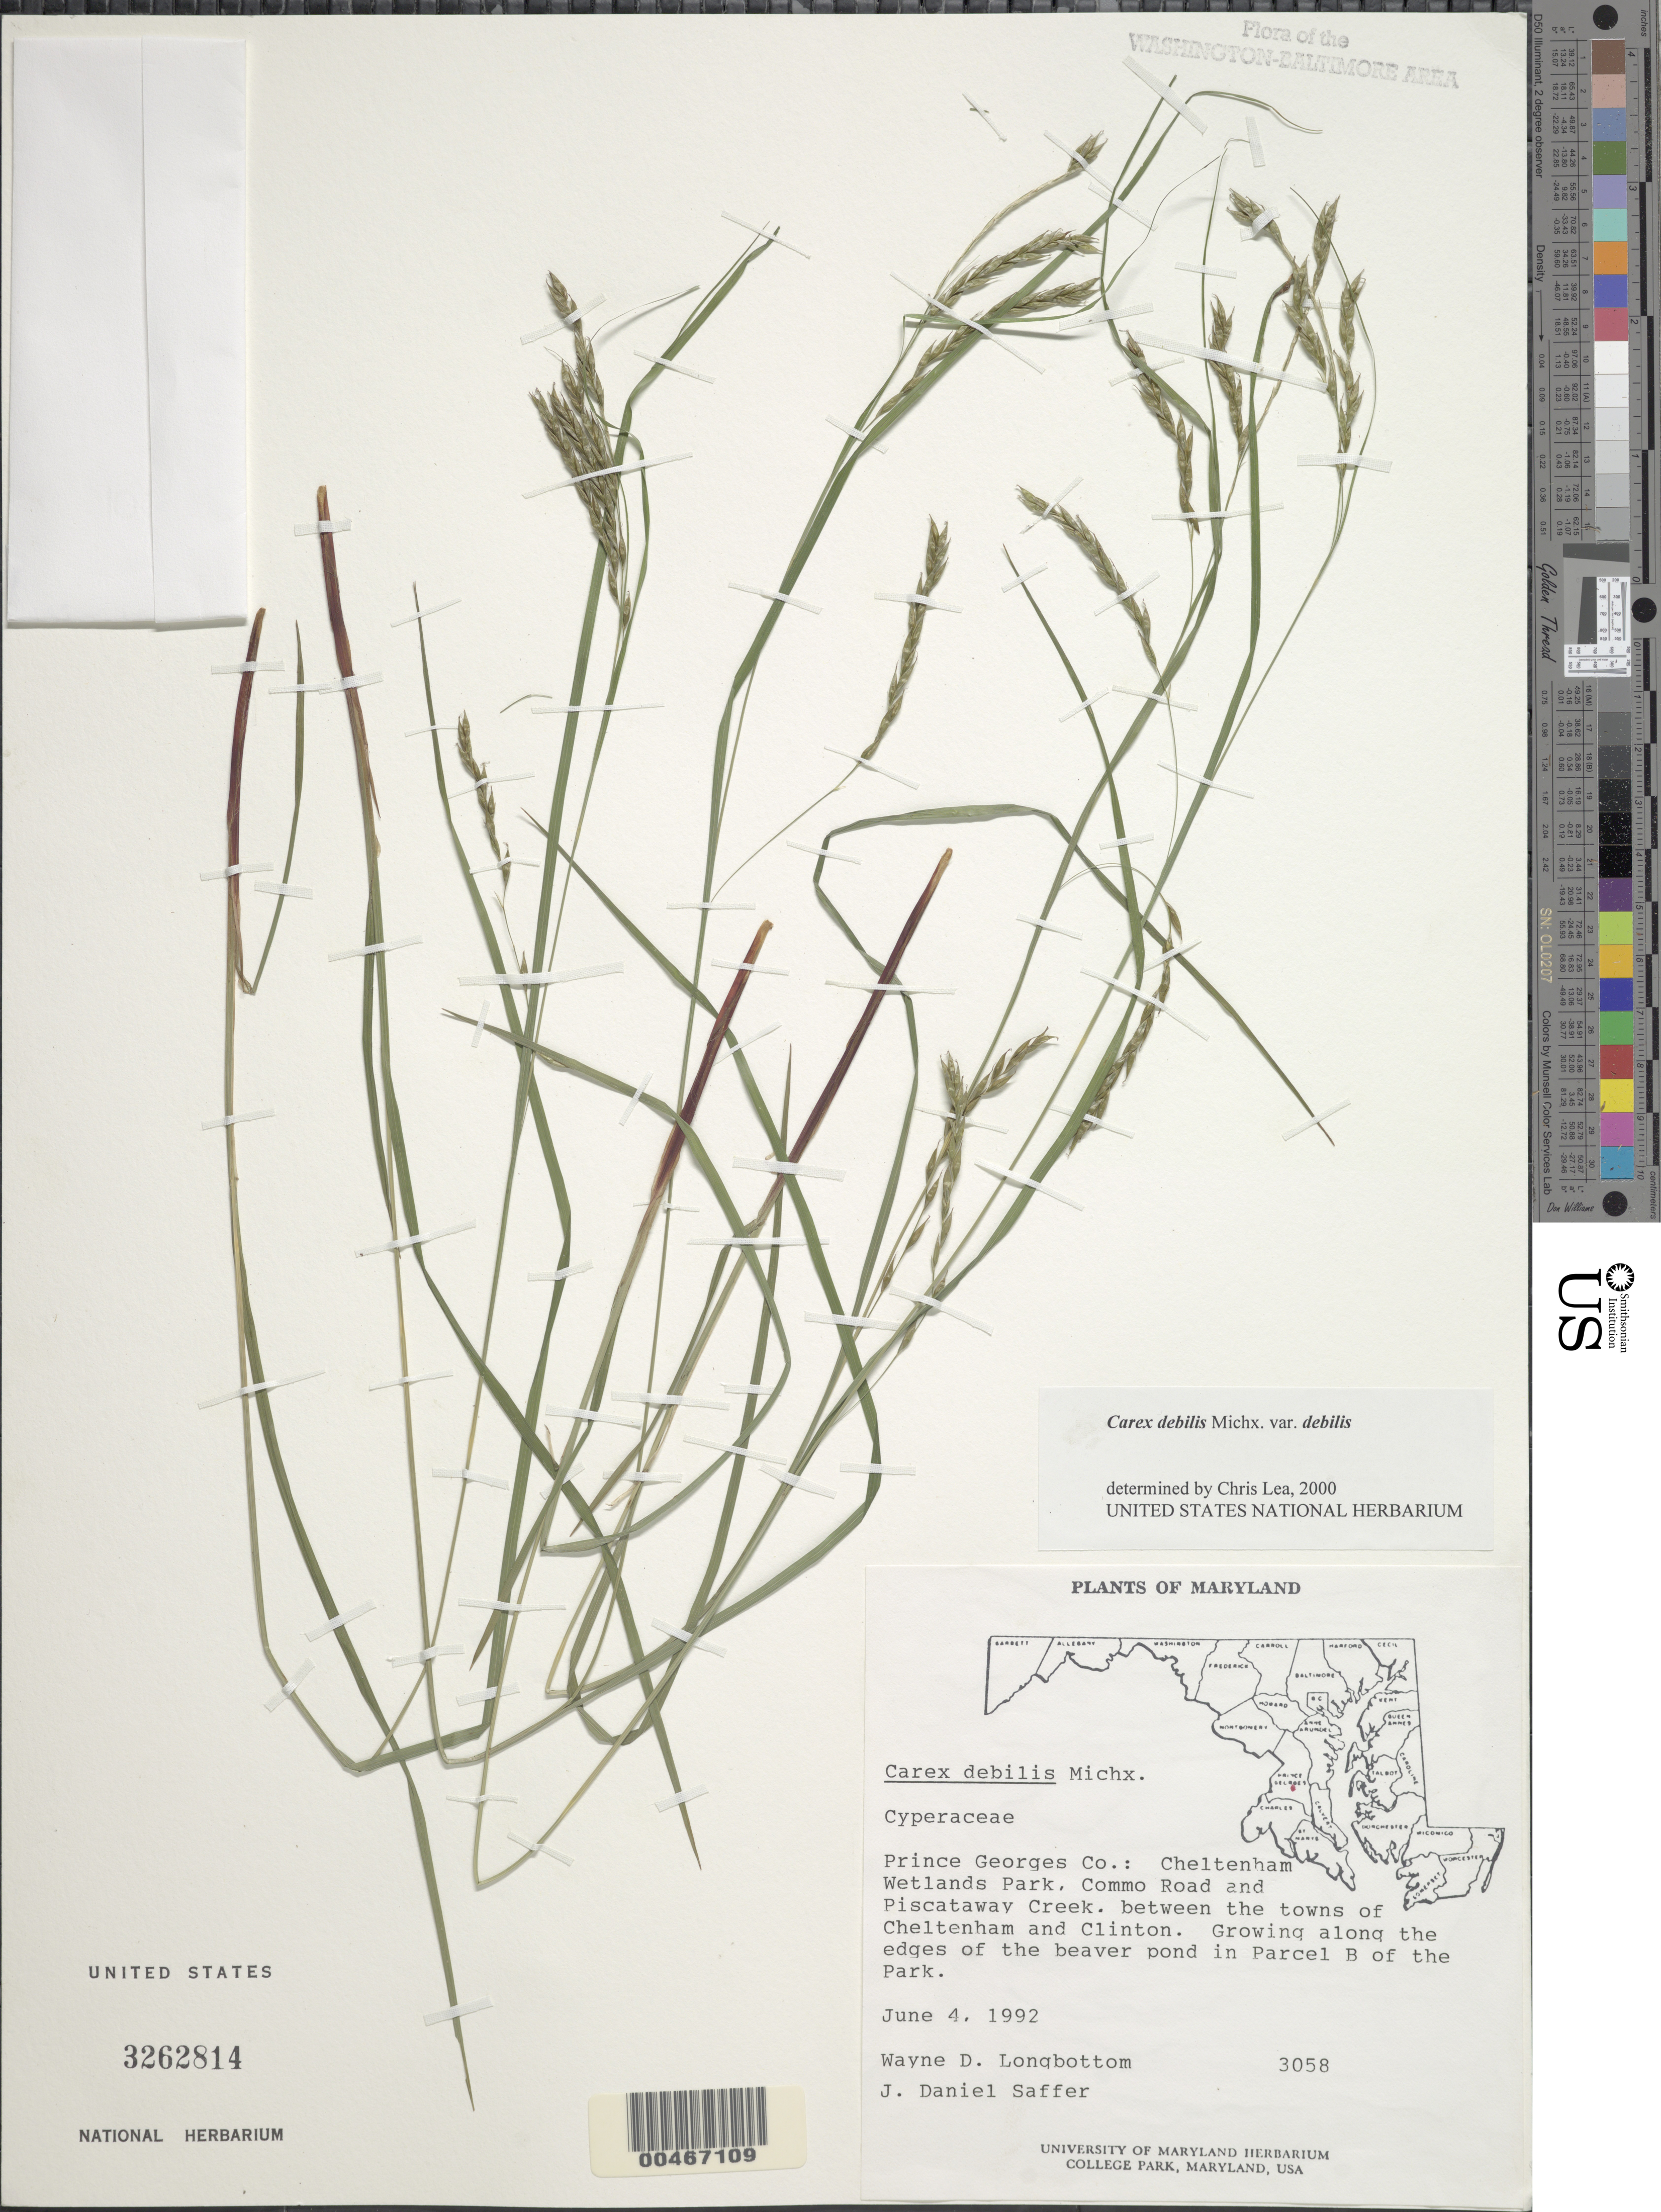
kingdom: Plantae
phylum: Tracheophyta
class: Liliopsida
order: Poales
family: Cyperaceae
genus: Carex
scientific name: Carex debilis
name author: Michx.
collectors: W. D. Longbottom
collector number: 3058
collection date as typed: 04 Jun 1992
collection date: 1992-06-04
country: United States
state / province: Maryland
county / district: Prince George's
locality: Cheltenham Wetlands Park, Commo Road and Piscataway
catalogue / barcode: US 3262814